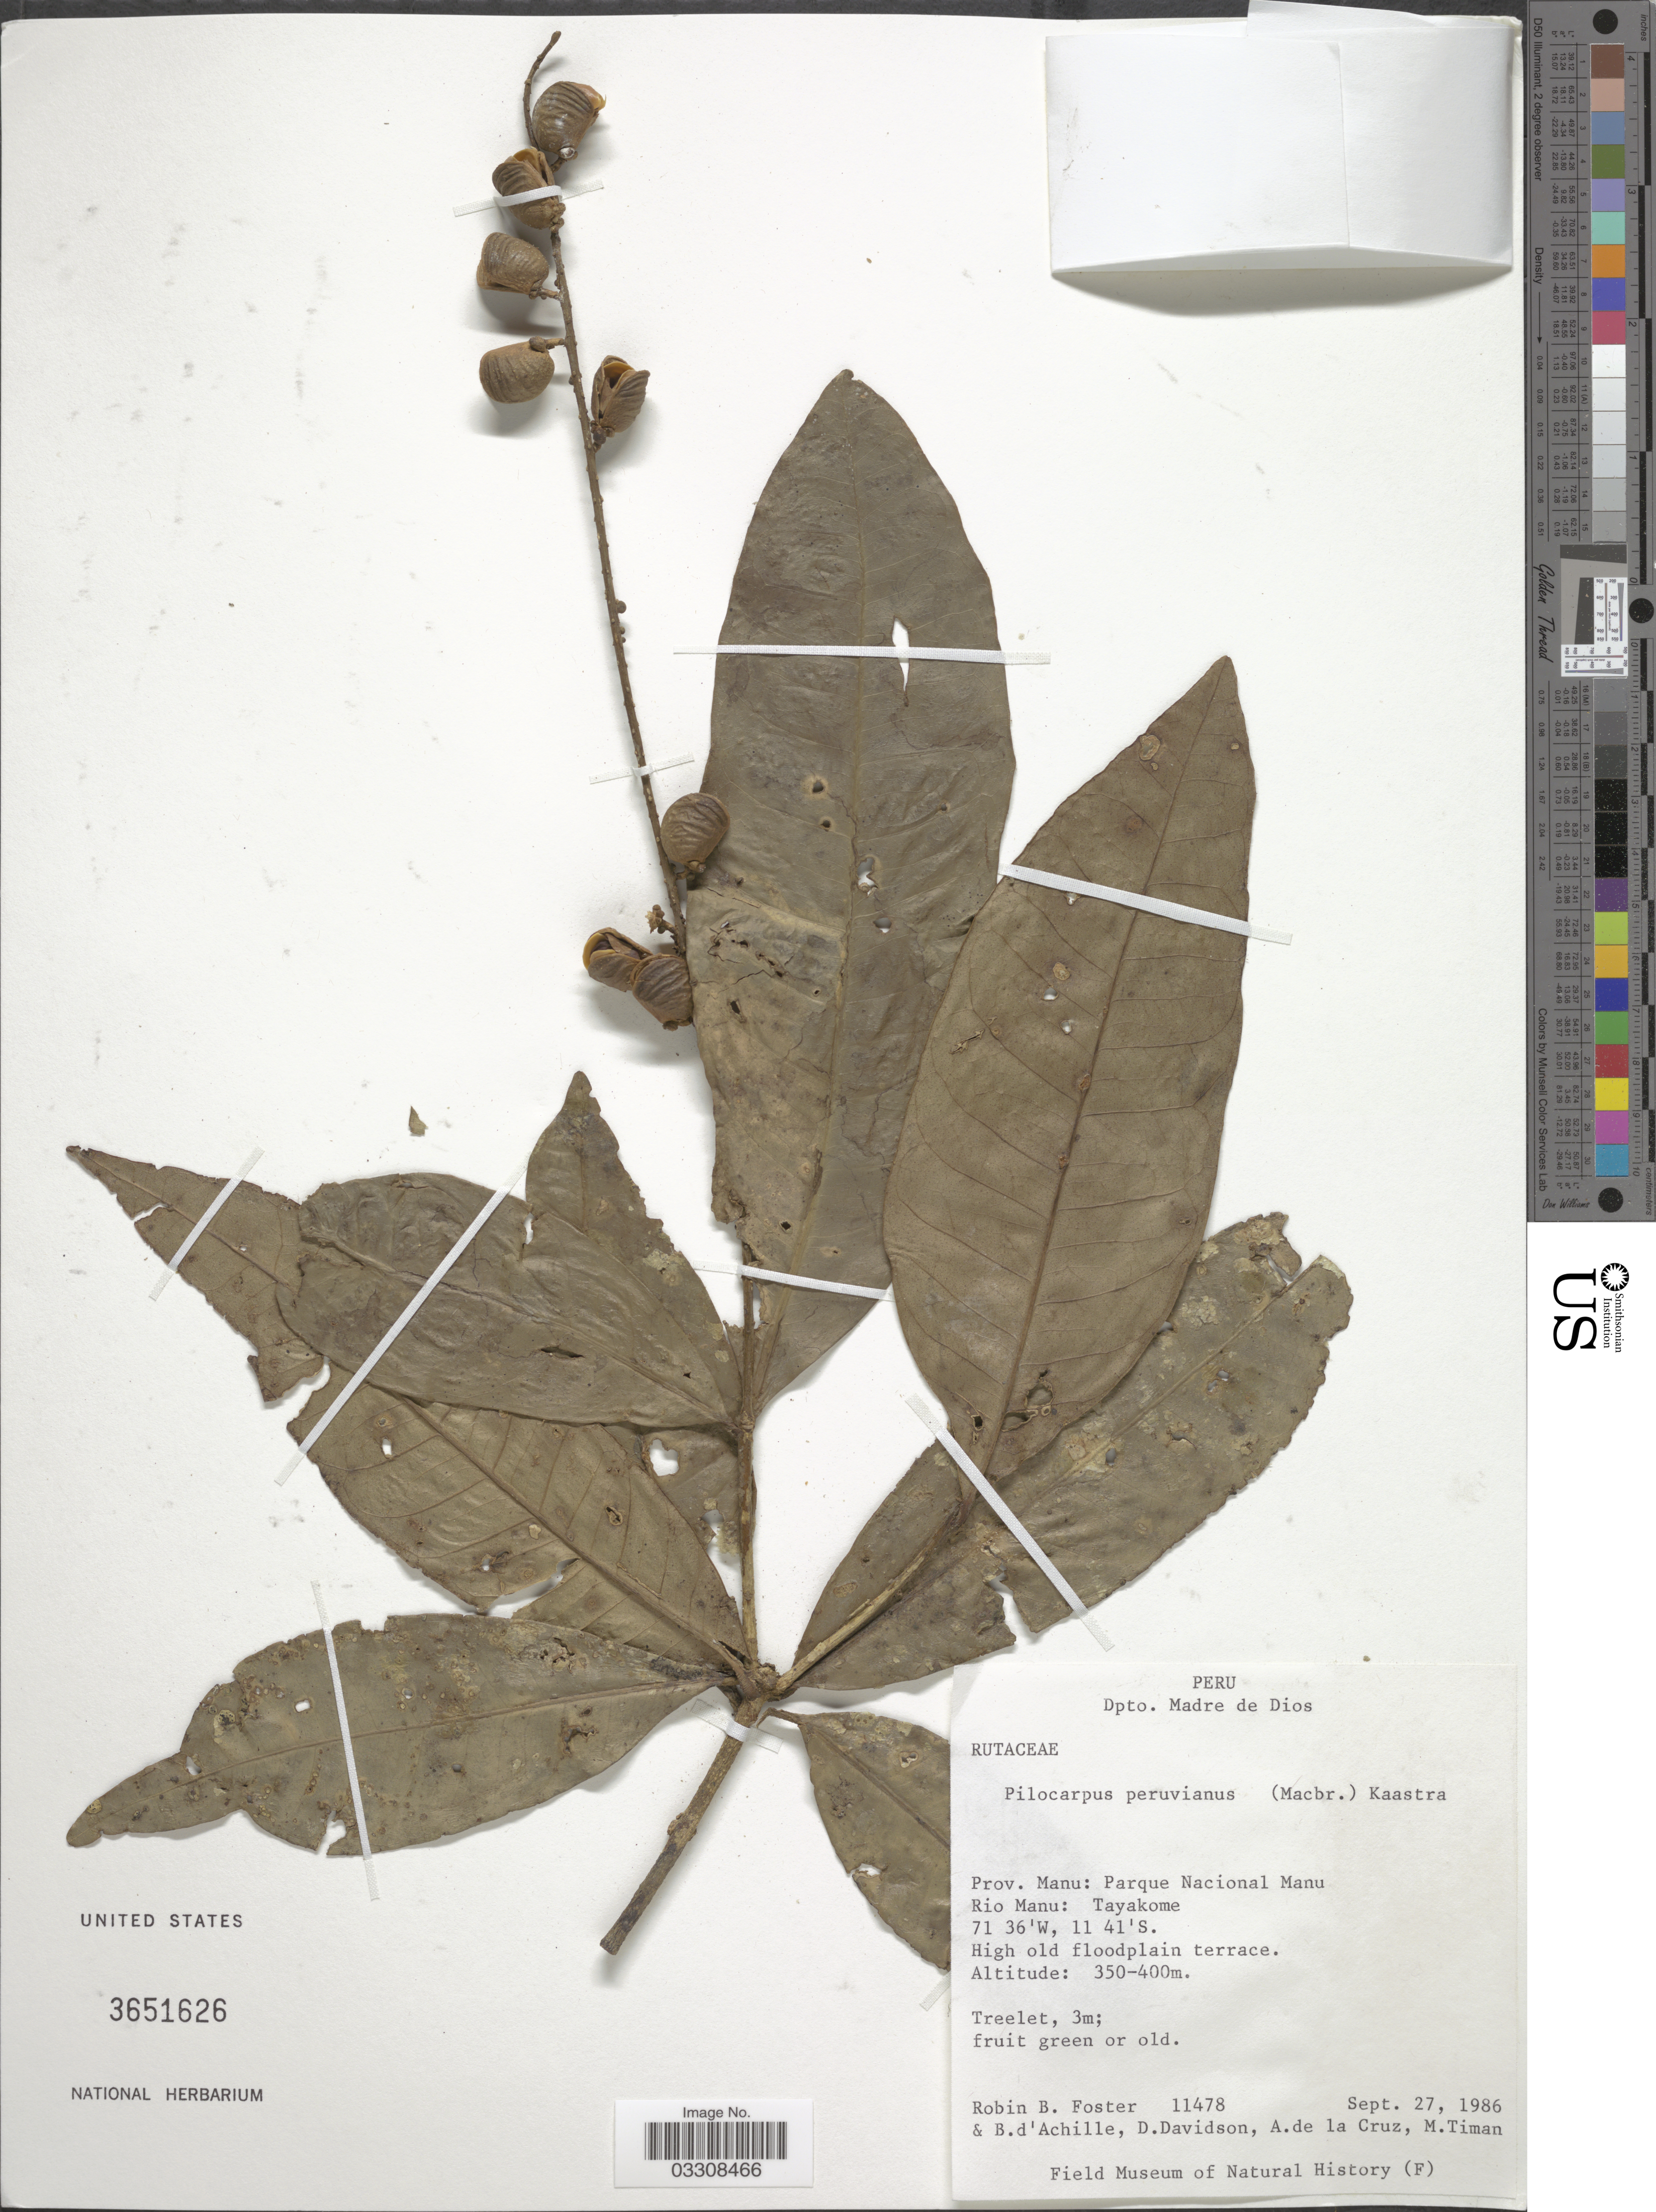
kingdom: Plantae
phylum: Tracheophyta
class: Magnoliopsida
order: Sapindales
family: Rutaceae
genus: Pilocarpus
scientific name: Pilocarpus peruvianus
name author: (J.F. Macbr.) Kaastra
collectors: R. B. Foster, B. d'Achille, D. Davidson, A. De la Cruz & M. Timan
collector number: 11478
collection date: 1986-09-27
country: Peru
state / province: Madre de Dios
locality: Prov. Manu: Parque Nacional Manu. Rio Manu: Tayakome. High old floodplain terrace.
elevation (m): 350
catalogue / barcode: US 3651626